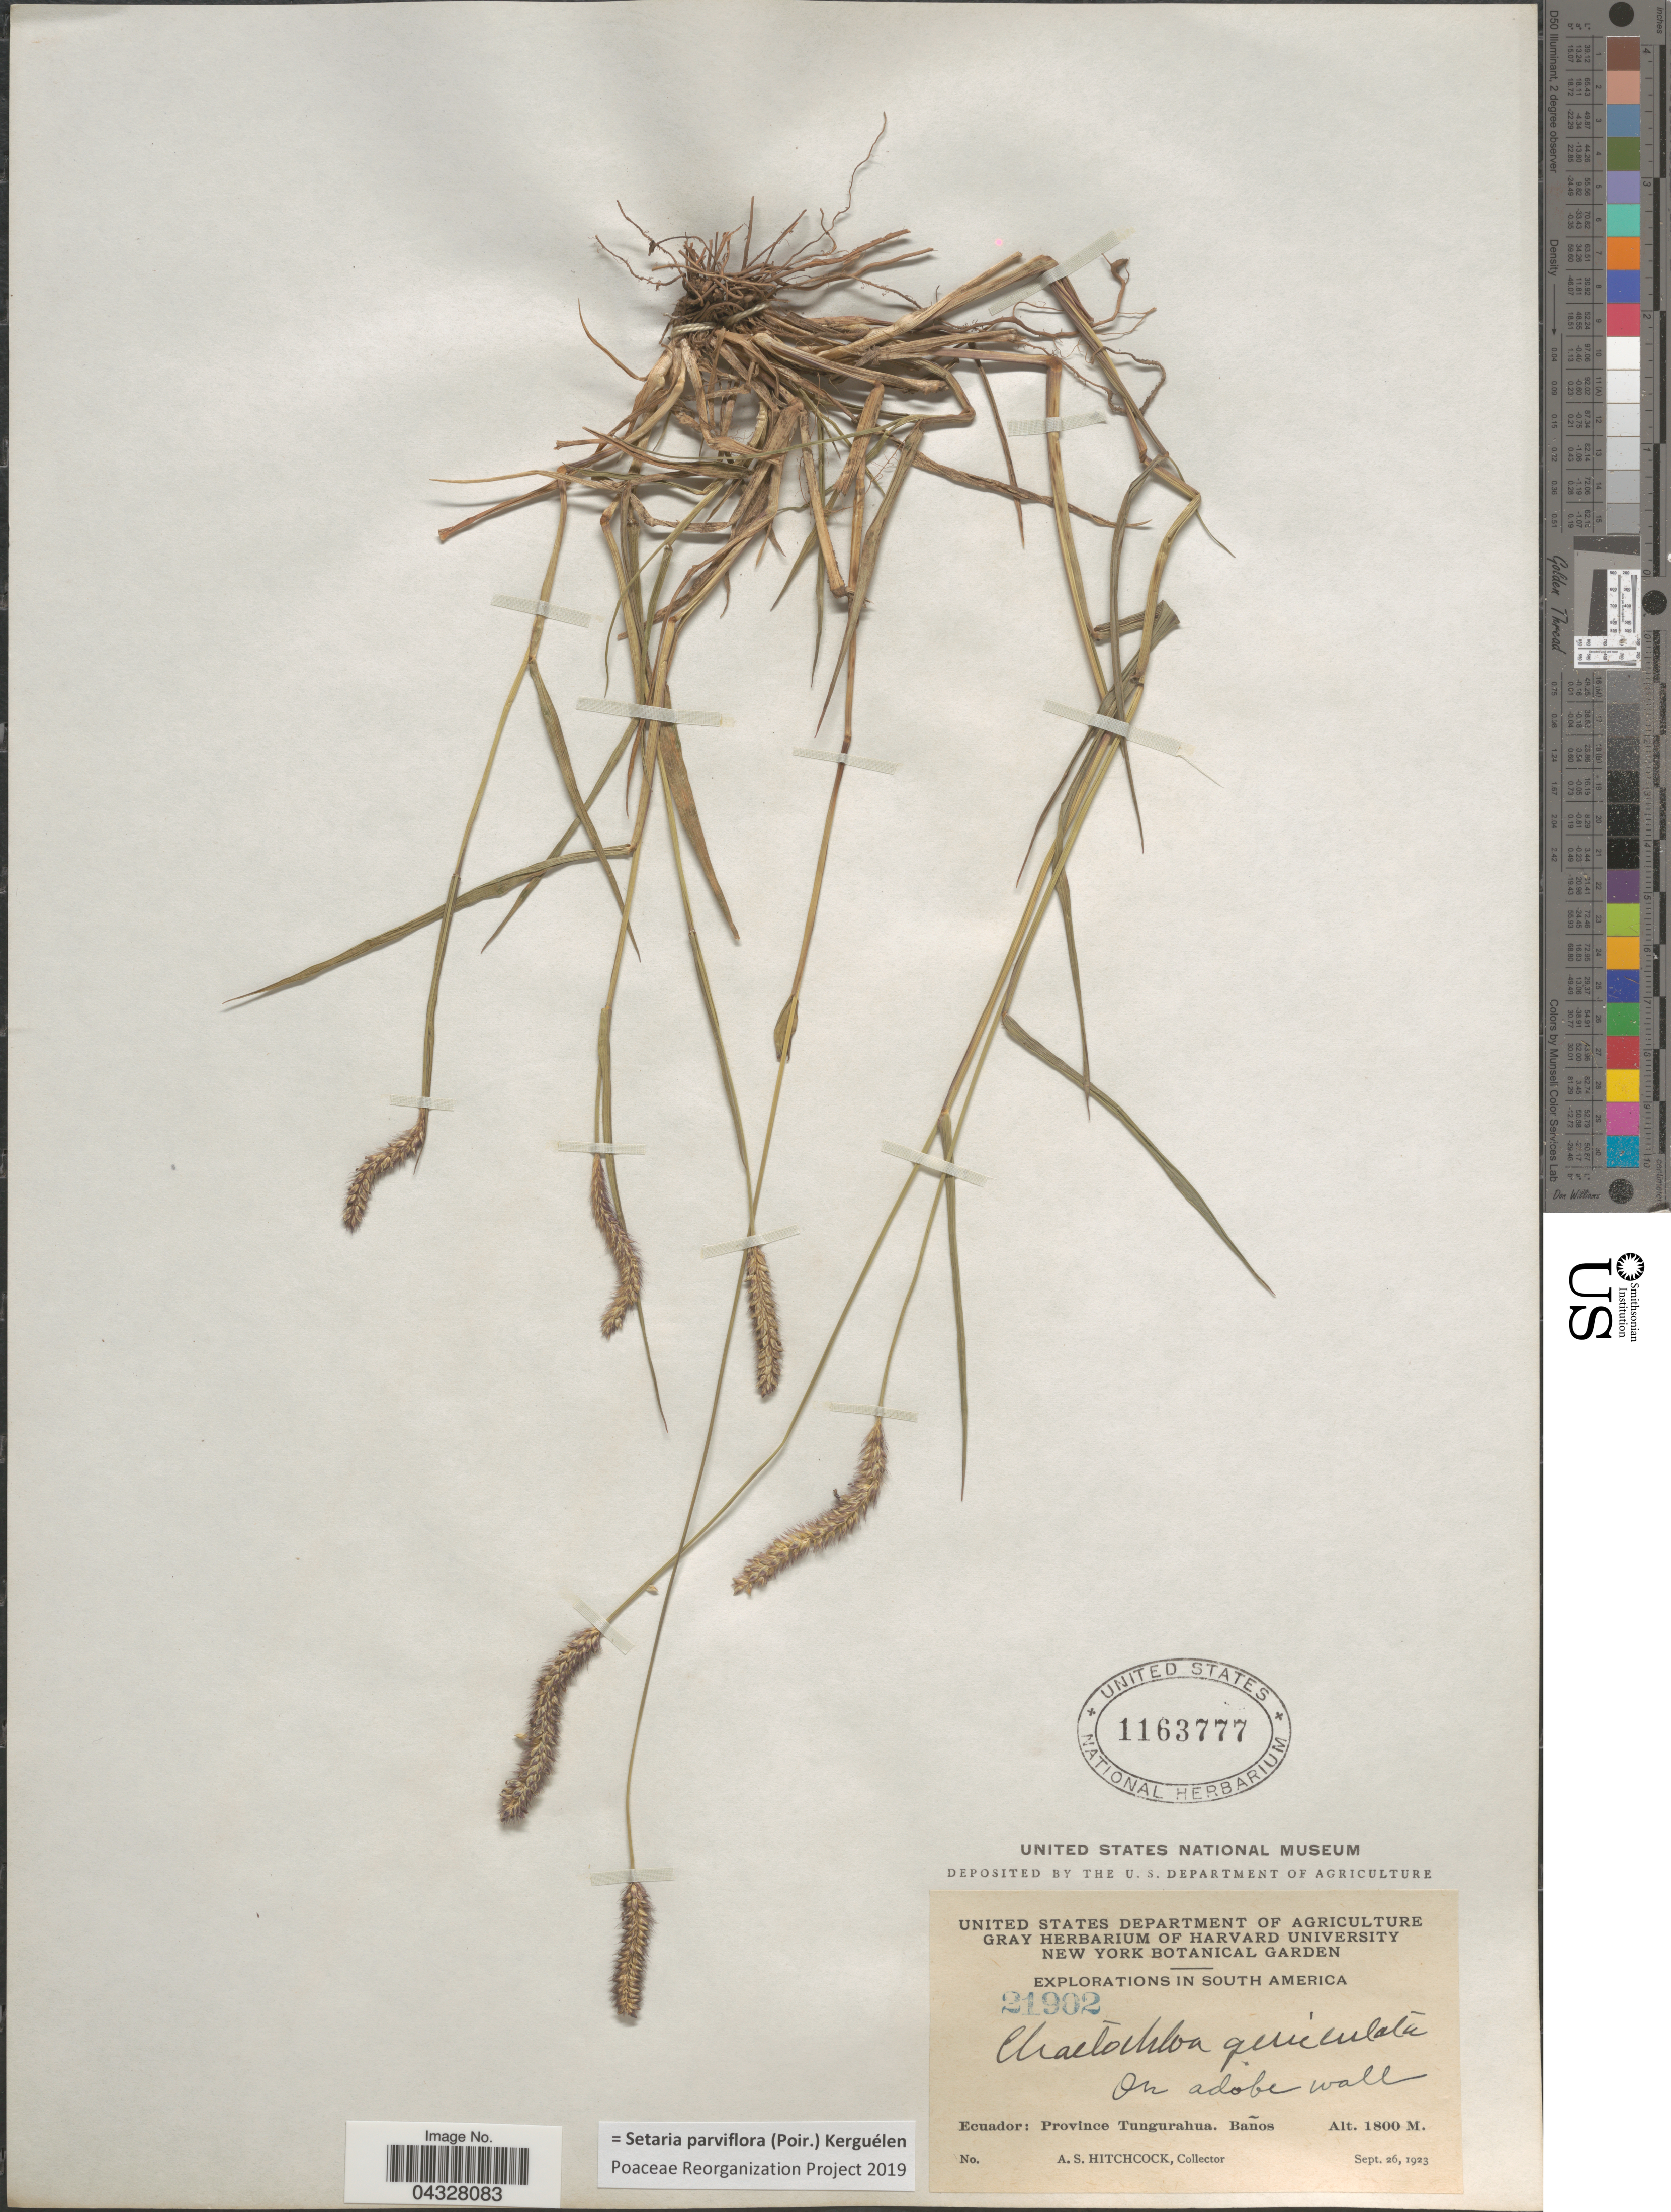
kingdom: Plantae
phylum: Tracheophyta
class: Liliopsida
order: Poales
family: Poaceae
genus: Setaria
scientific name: Setaria parviflora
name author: (Poir.) Kerguélen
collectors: A. S. Hitchcock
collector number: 21902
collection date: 1923-09-26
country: Ecuador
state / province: Tungurahua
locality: Explorations in South America. Baños.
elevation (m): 1800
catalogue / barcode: US 1163777